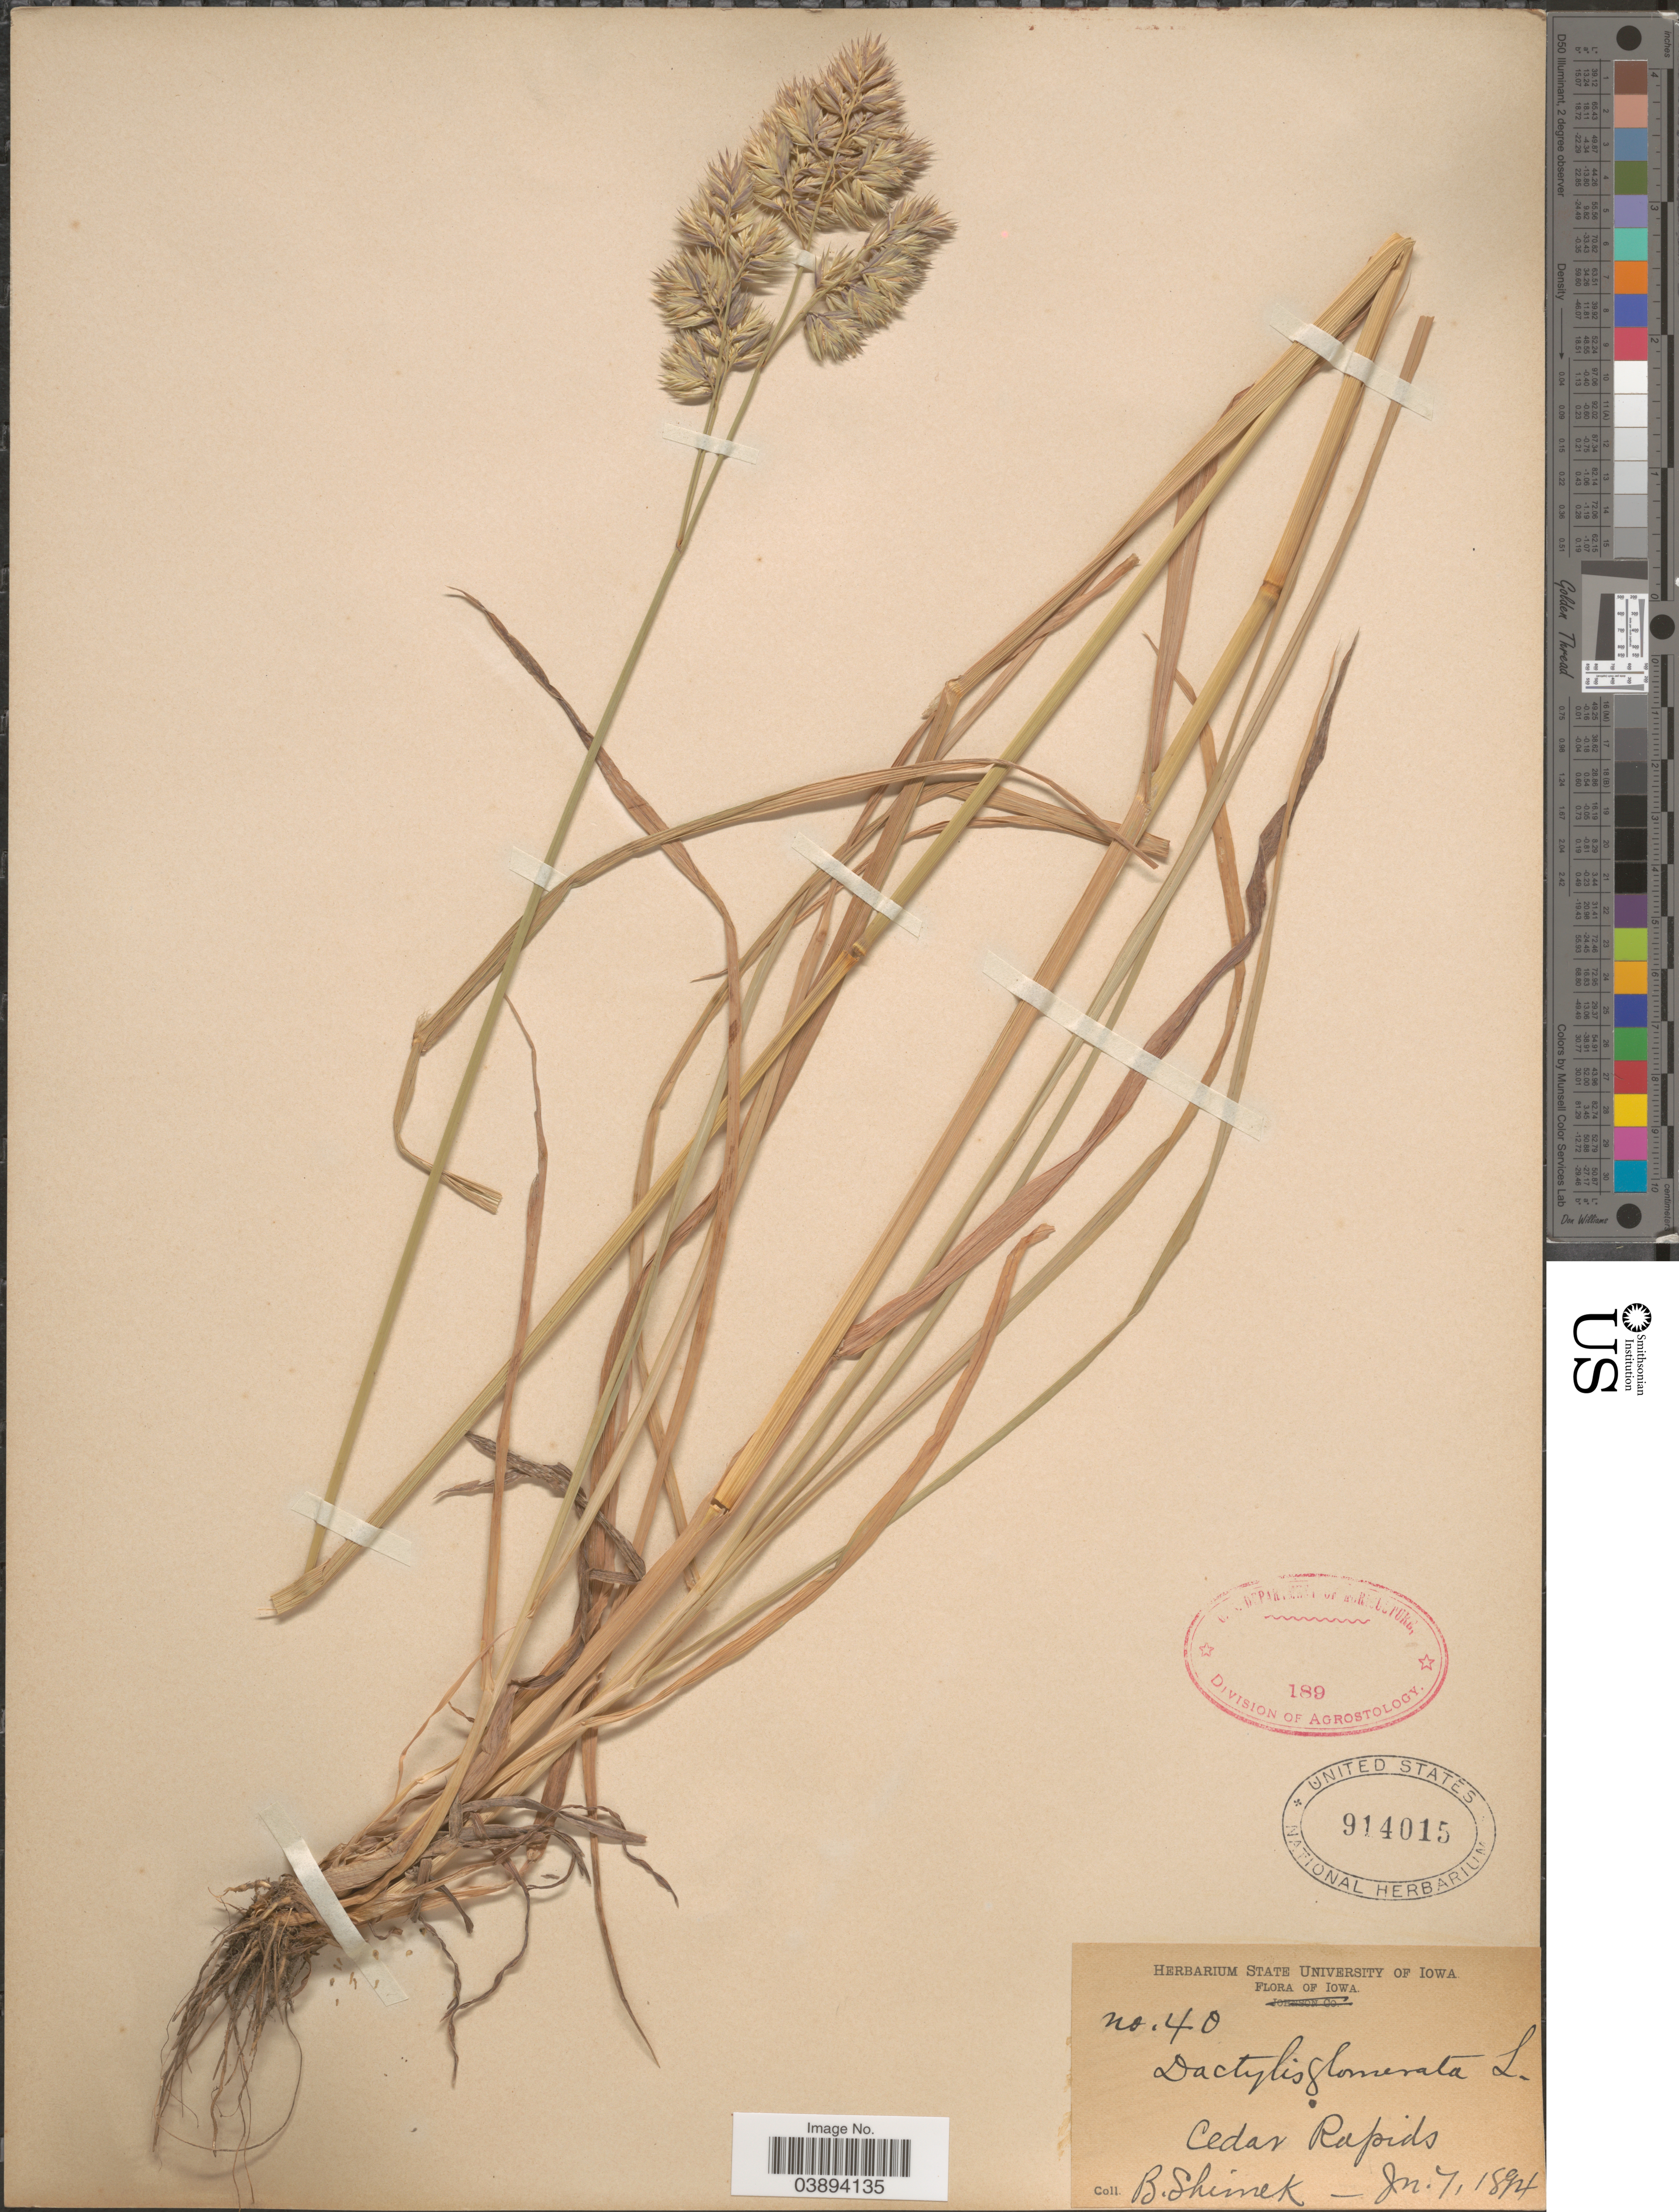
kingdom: Plantae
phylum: Tracheophyta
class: Liliopsida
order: Poales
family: Poaceae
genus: Dactylis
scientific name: Dactylis glomerata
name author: L.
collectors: B. Shimek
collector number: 40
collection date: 1894-01-07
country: United States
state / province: Iowa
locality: Cedar Rapids.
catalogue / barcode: US 914015